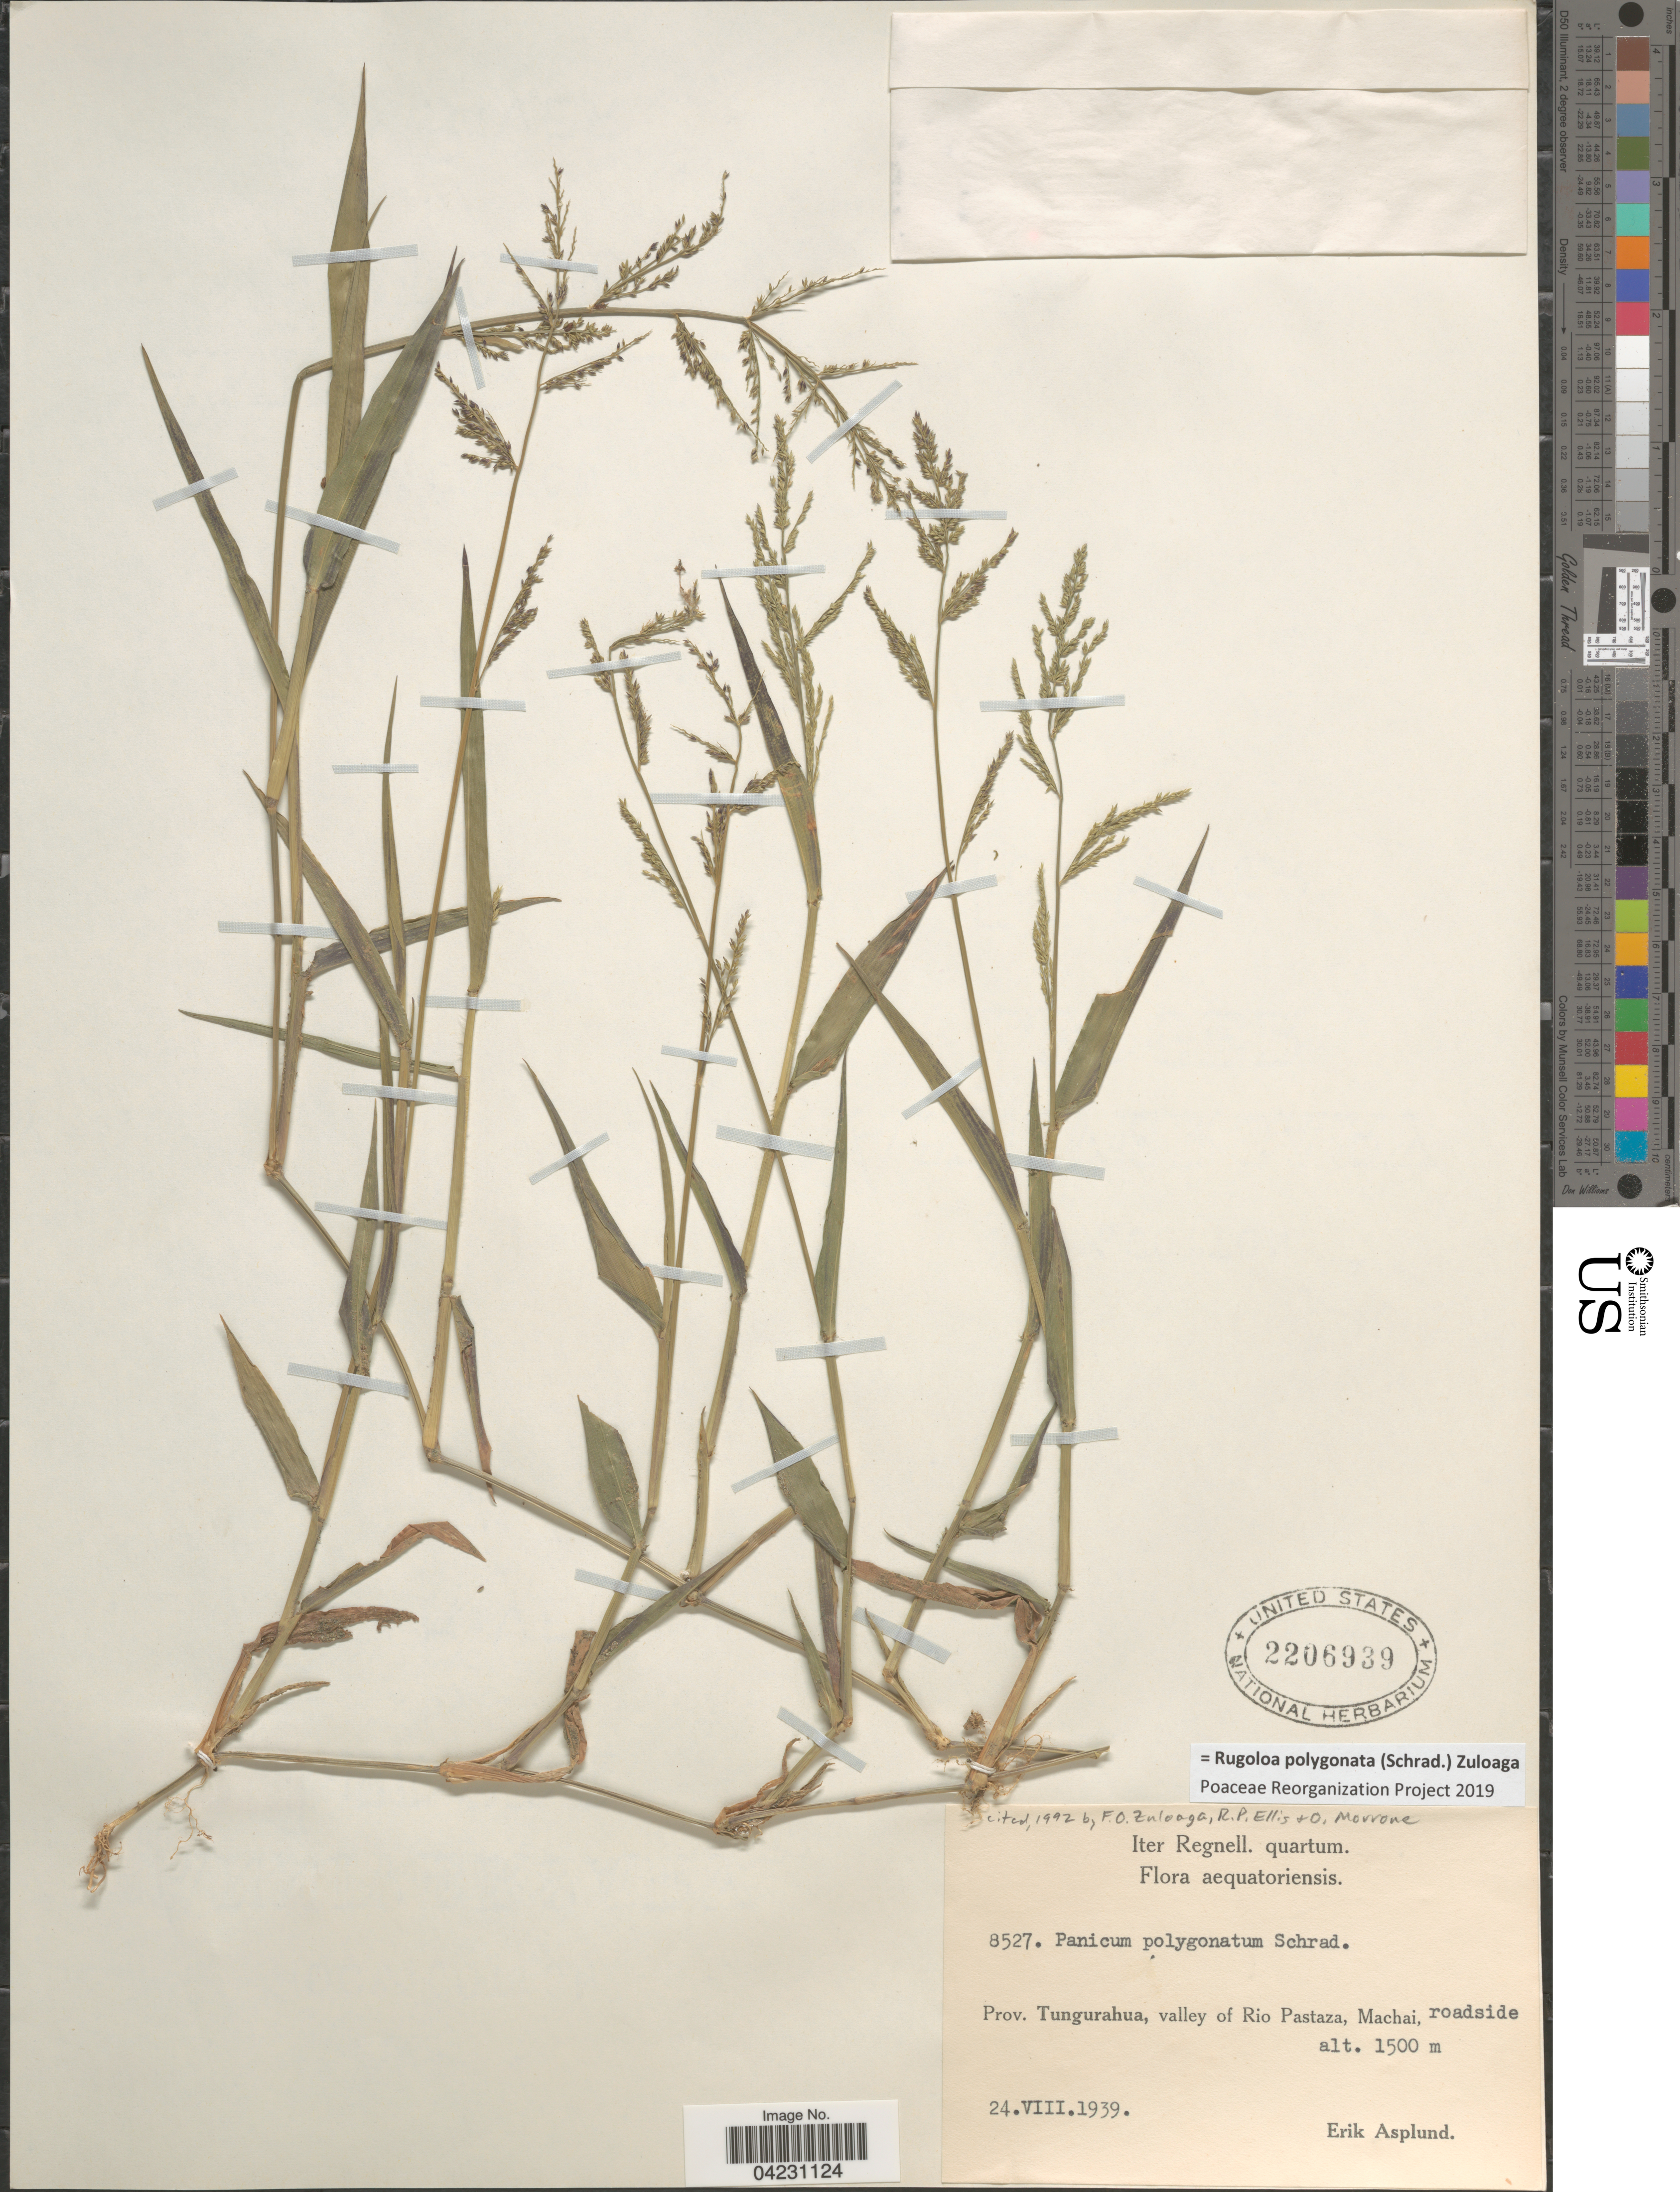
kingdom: Plantae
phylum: Tracheophyta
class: Liliopsida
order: Poales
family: Poaceae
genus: Rugoloa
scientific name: Rugoloa polygonata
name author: (Schrad.) Zuloaga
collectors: E. Asplund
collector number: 8527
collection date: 1939-08-24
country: Ecuador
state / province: Tungurahua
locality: Iter Regnell. quartum. Prov. Tungurahua, valley of Rio Pastaza, Machai, roadside.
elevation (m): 1500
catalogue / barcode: US 2206939